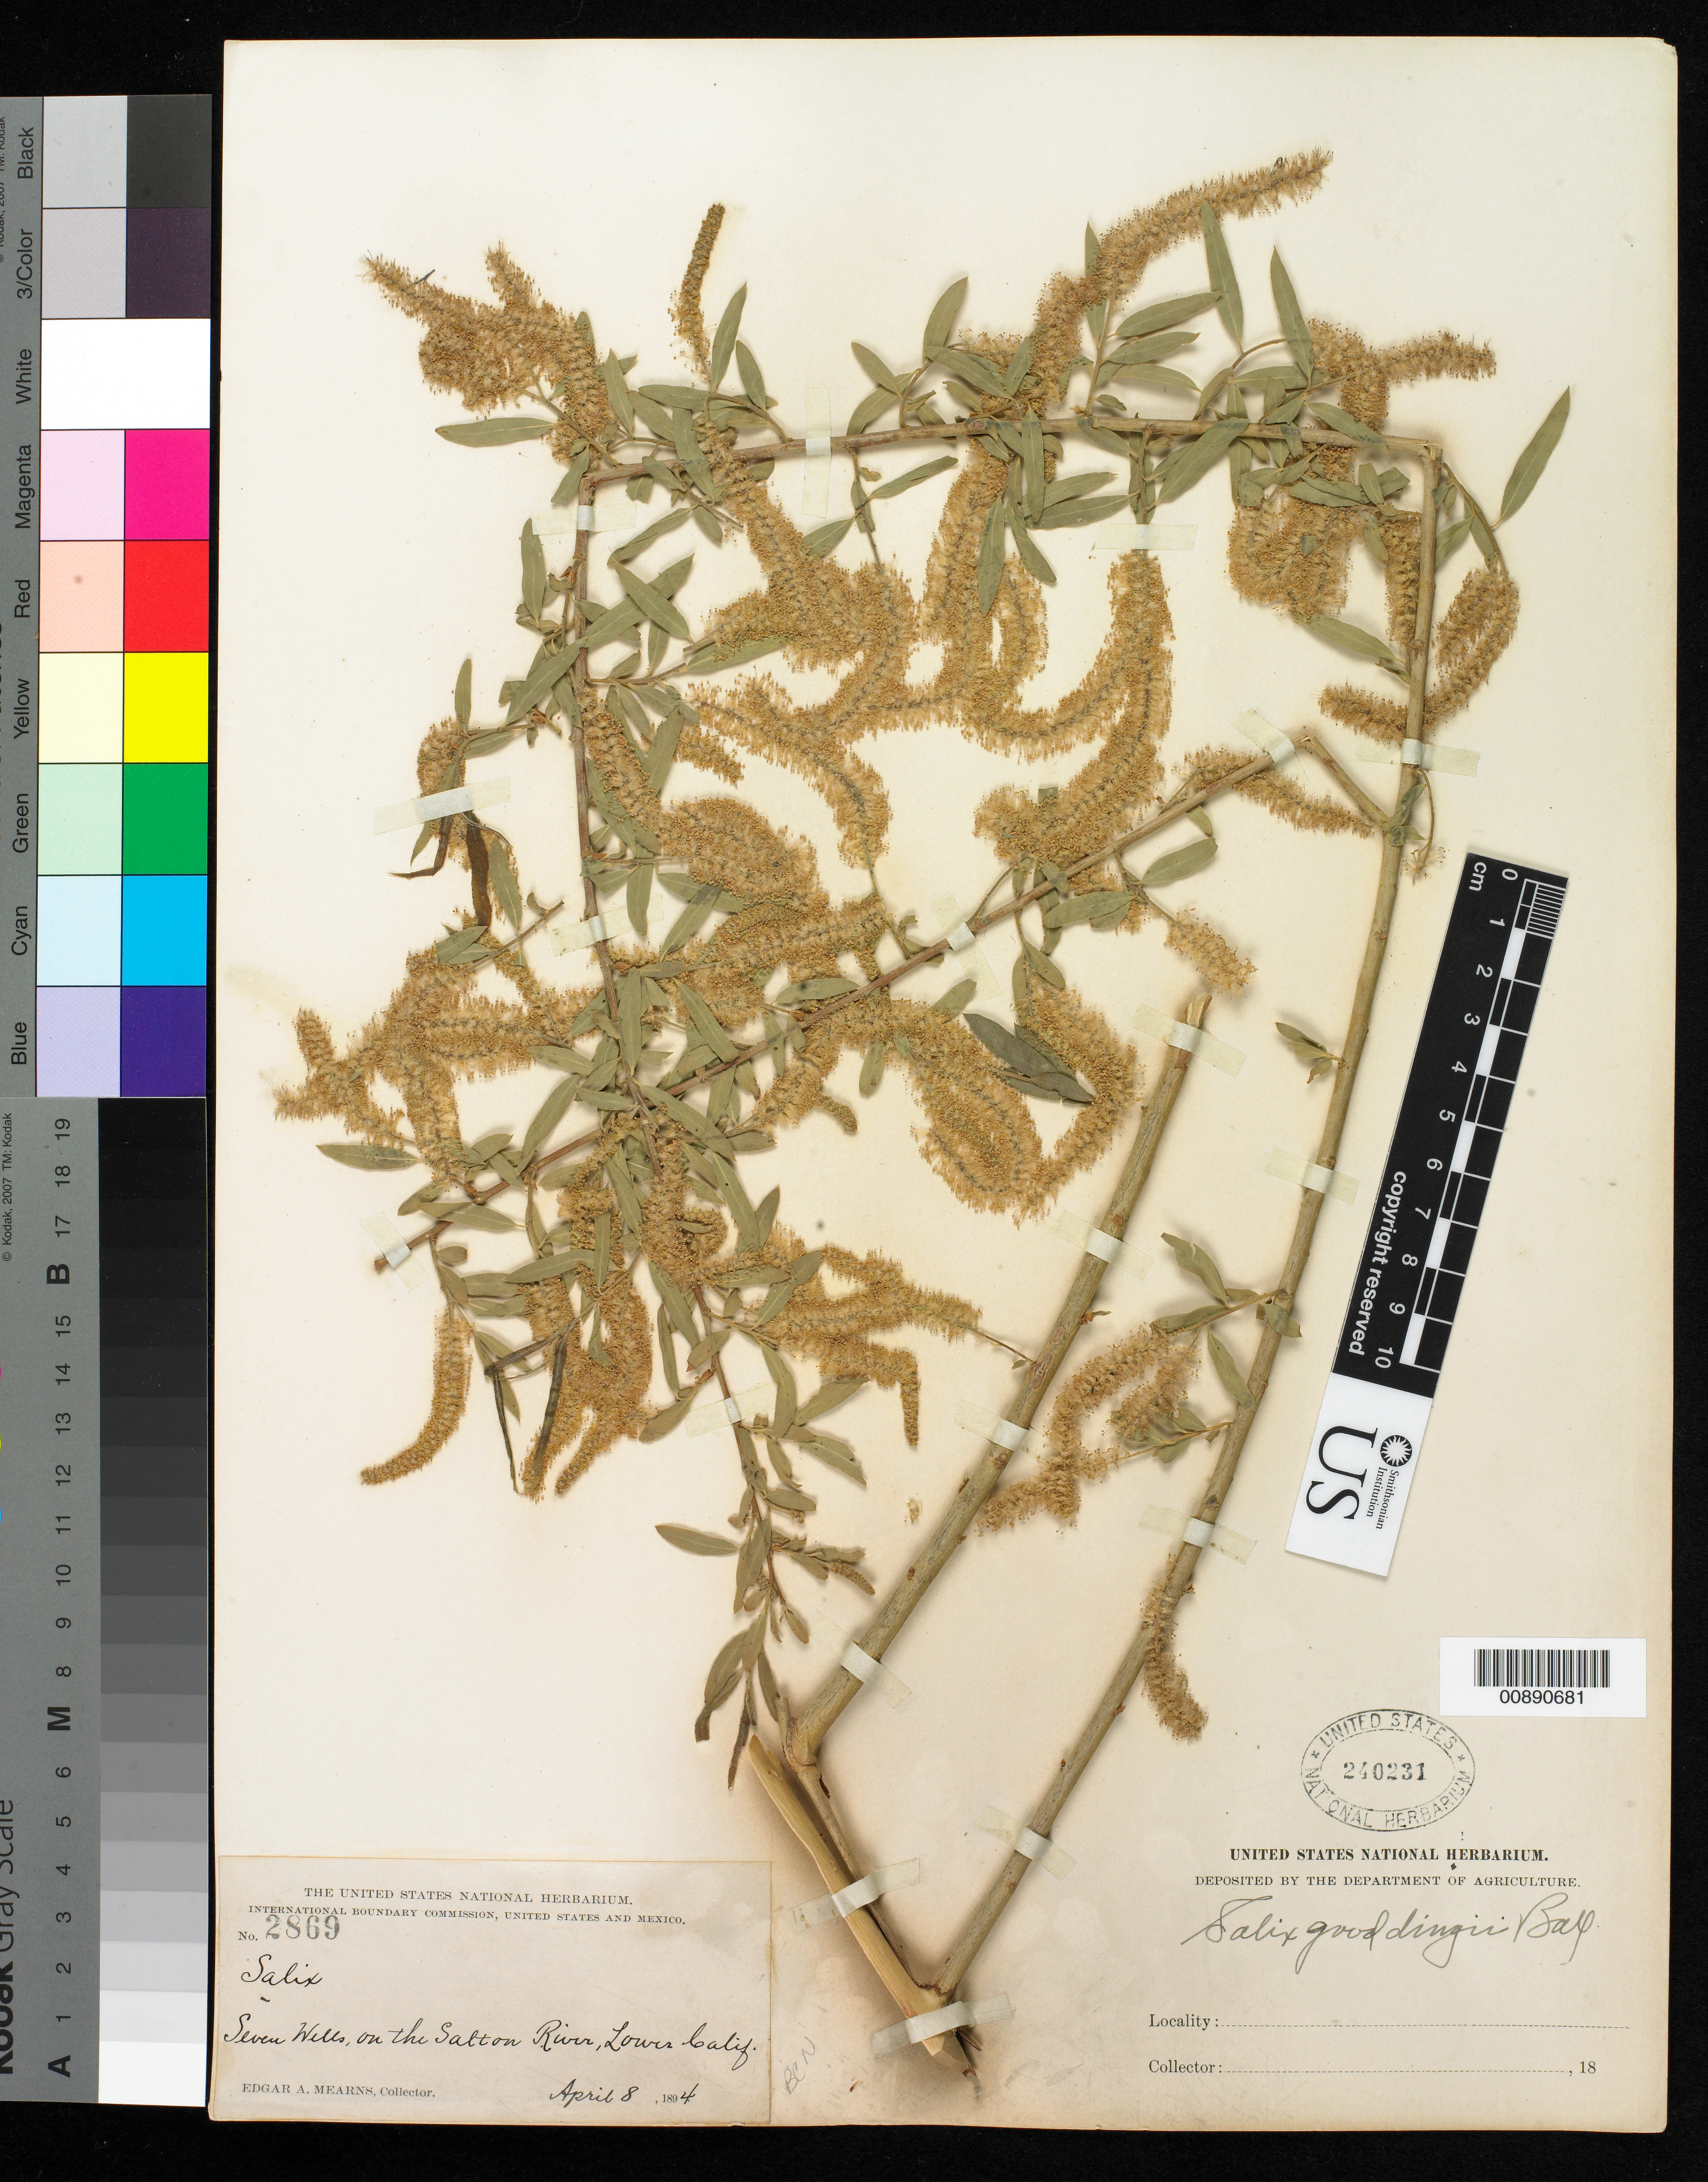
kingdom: Plantae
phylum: Tracheophyta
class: Magnoliopsida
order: Malpighiales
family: Salicaceae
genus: Salix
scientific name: Salix gooddingii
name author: C.R. Ball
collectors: E. A. Mearns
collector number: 2869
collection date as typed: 08 Apr 1894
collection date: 1894-04-08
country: Mexico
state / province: Baja California Norte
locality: Seven Wells, on the Salton River, Baja California.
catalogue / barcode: US 240231